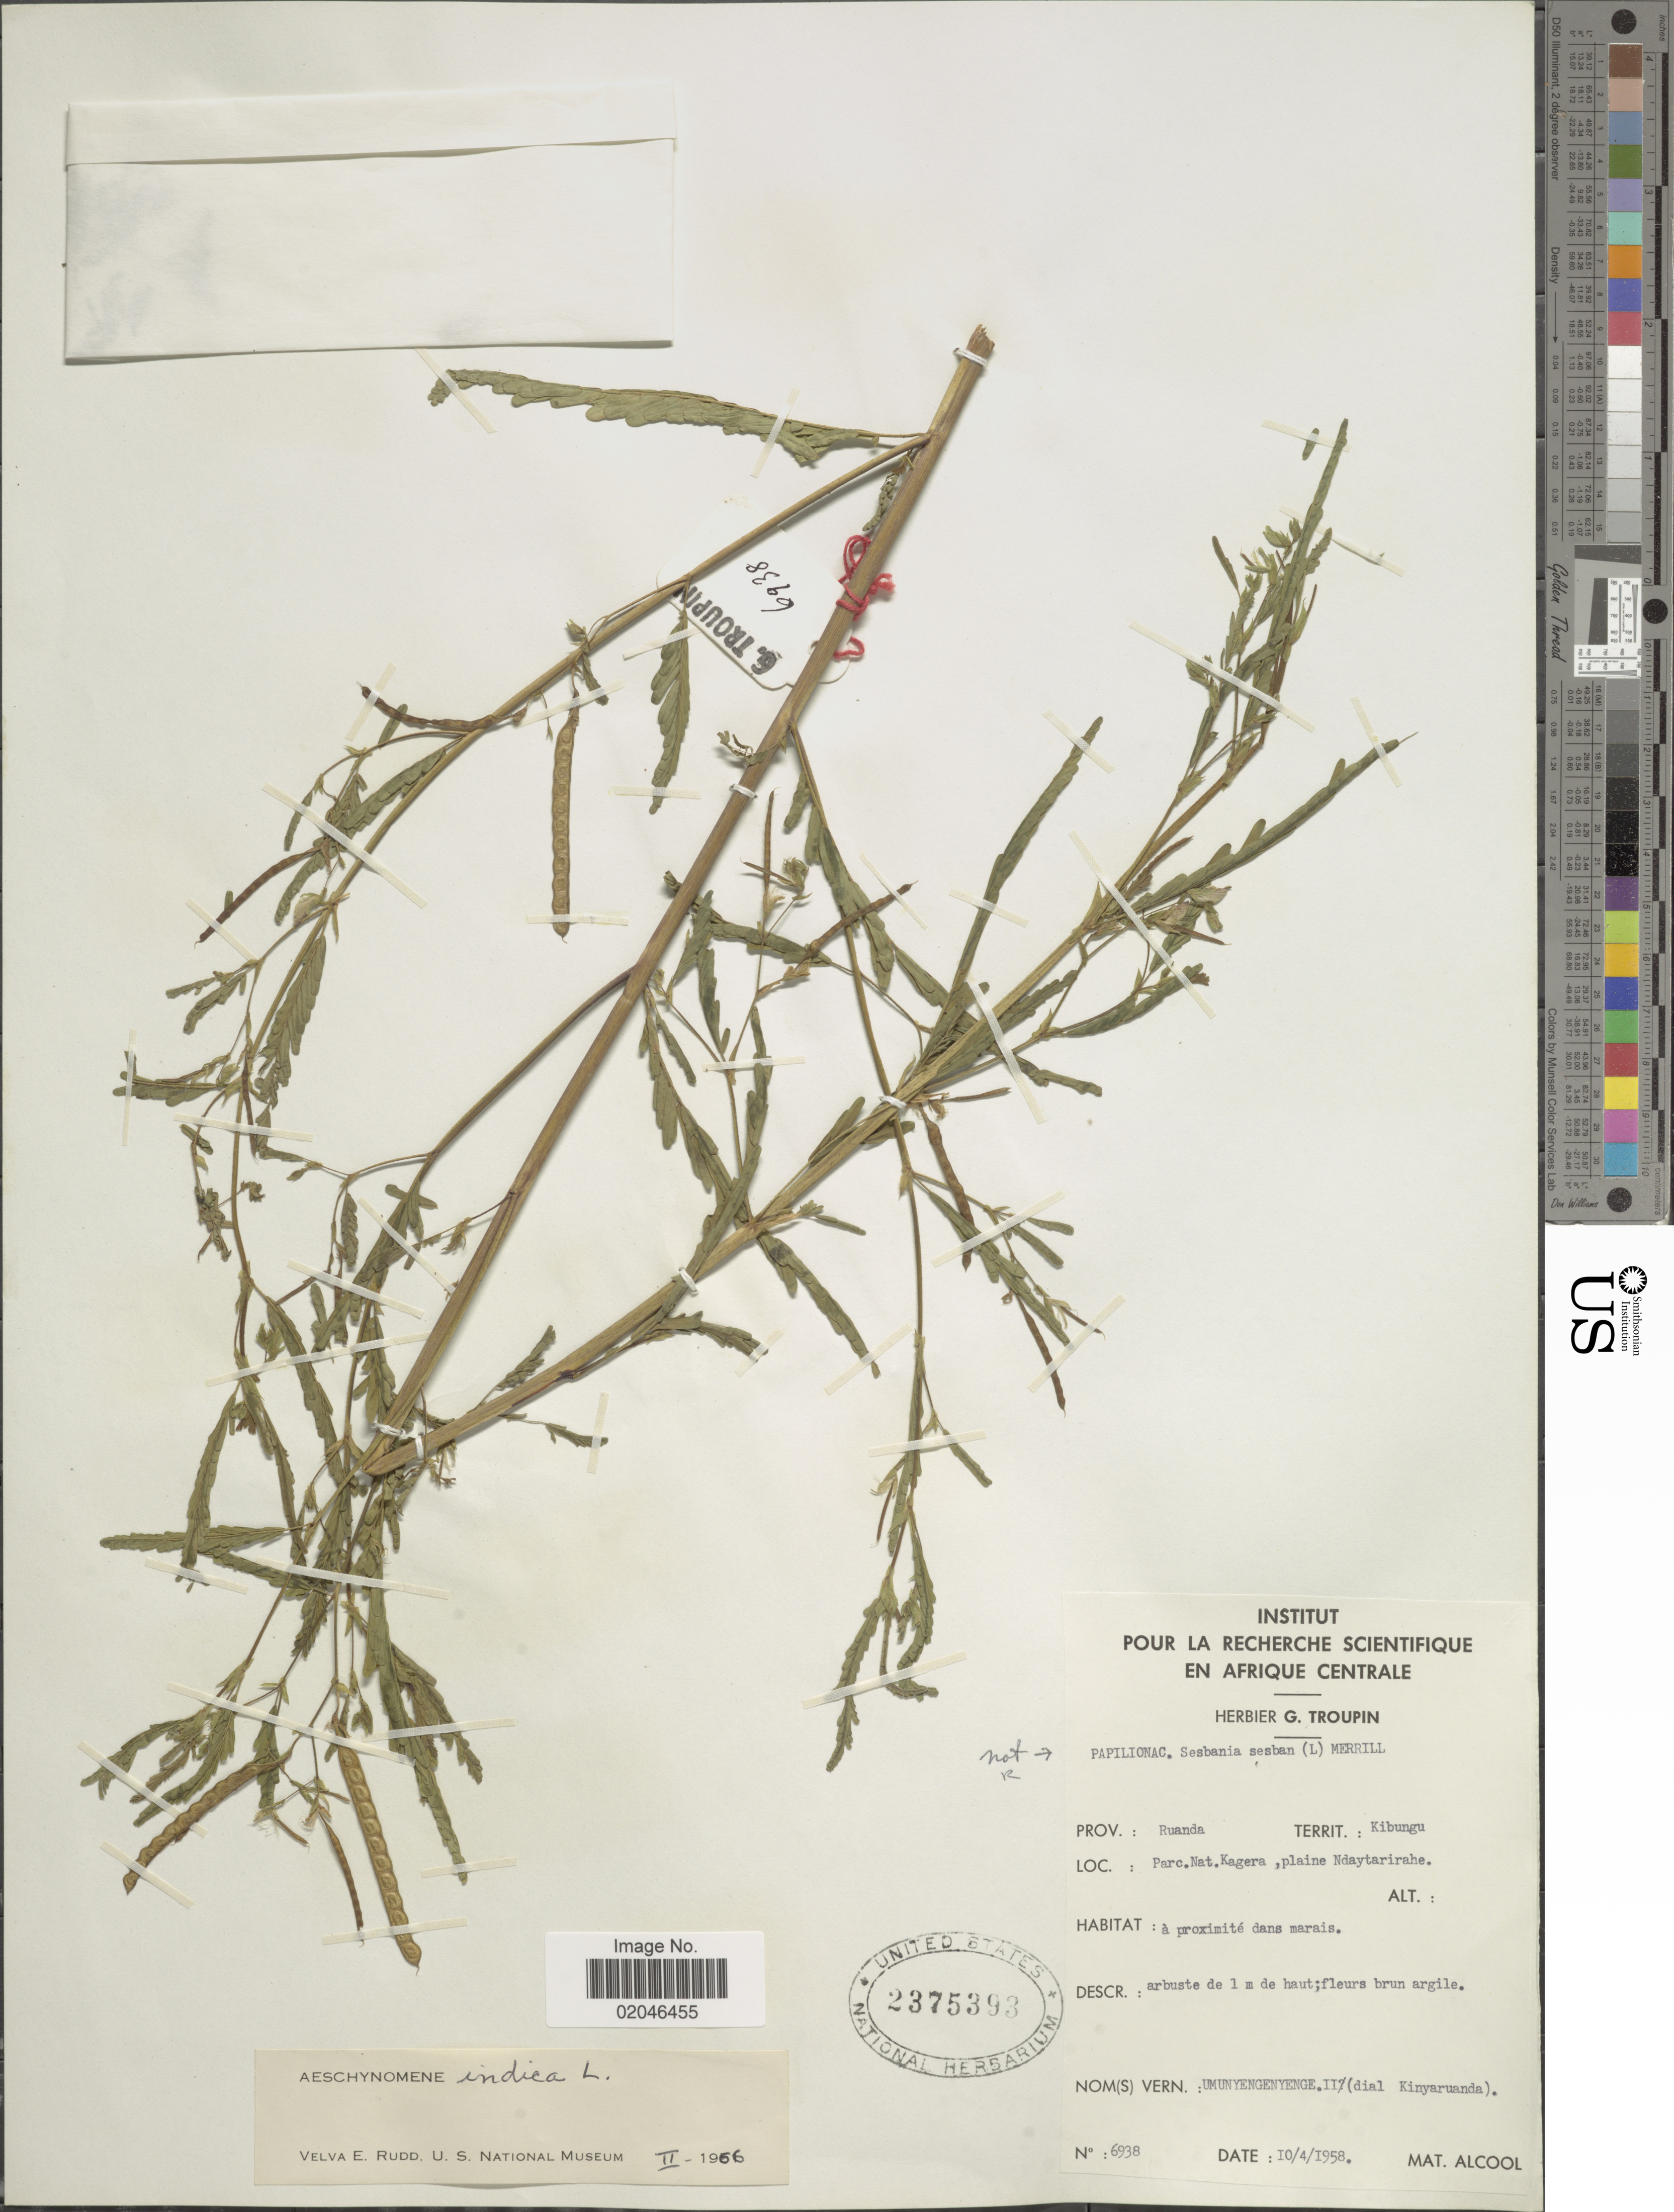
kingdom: Plantae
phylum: Tracheophyta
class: Magnoliopsida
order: Fabales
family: Fabaceae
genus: Aeschynomene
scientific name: Aeschynomene indica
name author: L.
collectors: ex herb. G. Troupin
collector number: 6938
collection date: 1958-04-10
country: Rwanda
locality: Prov.: Ruanda. Territ.: Kibungu. Parc. Nat. Kagera, plaine Ndaytarirahe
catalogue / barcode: US 2375393